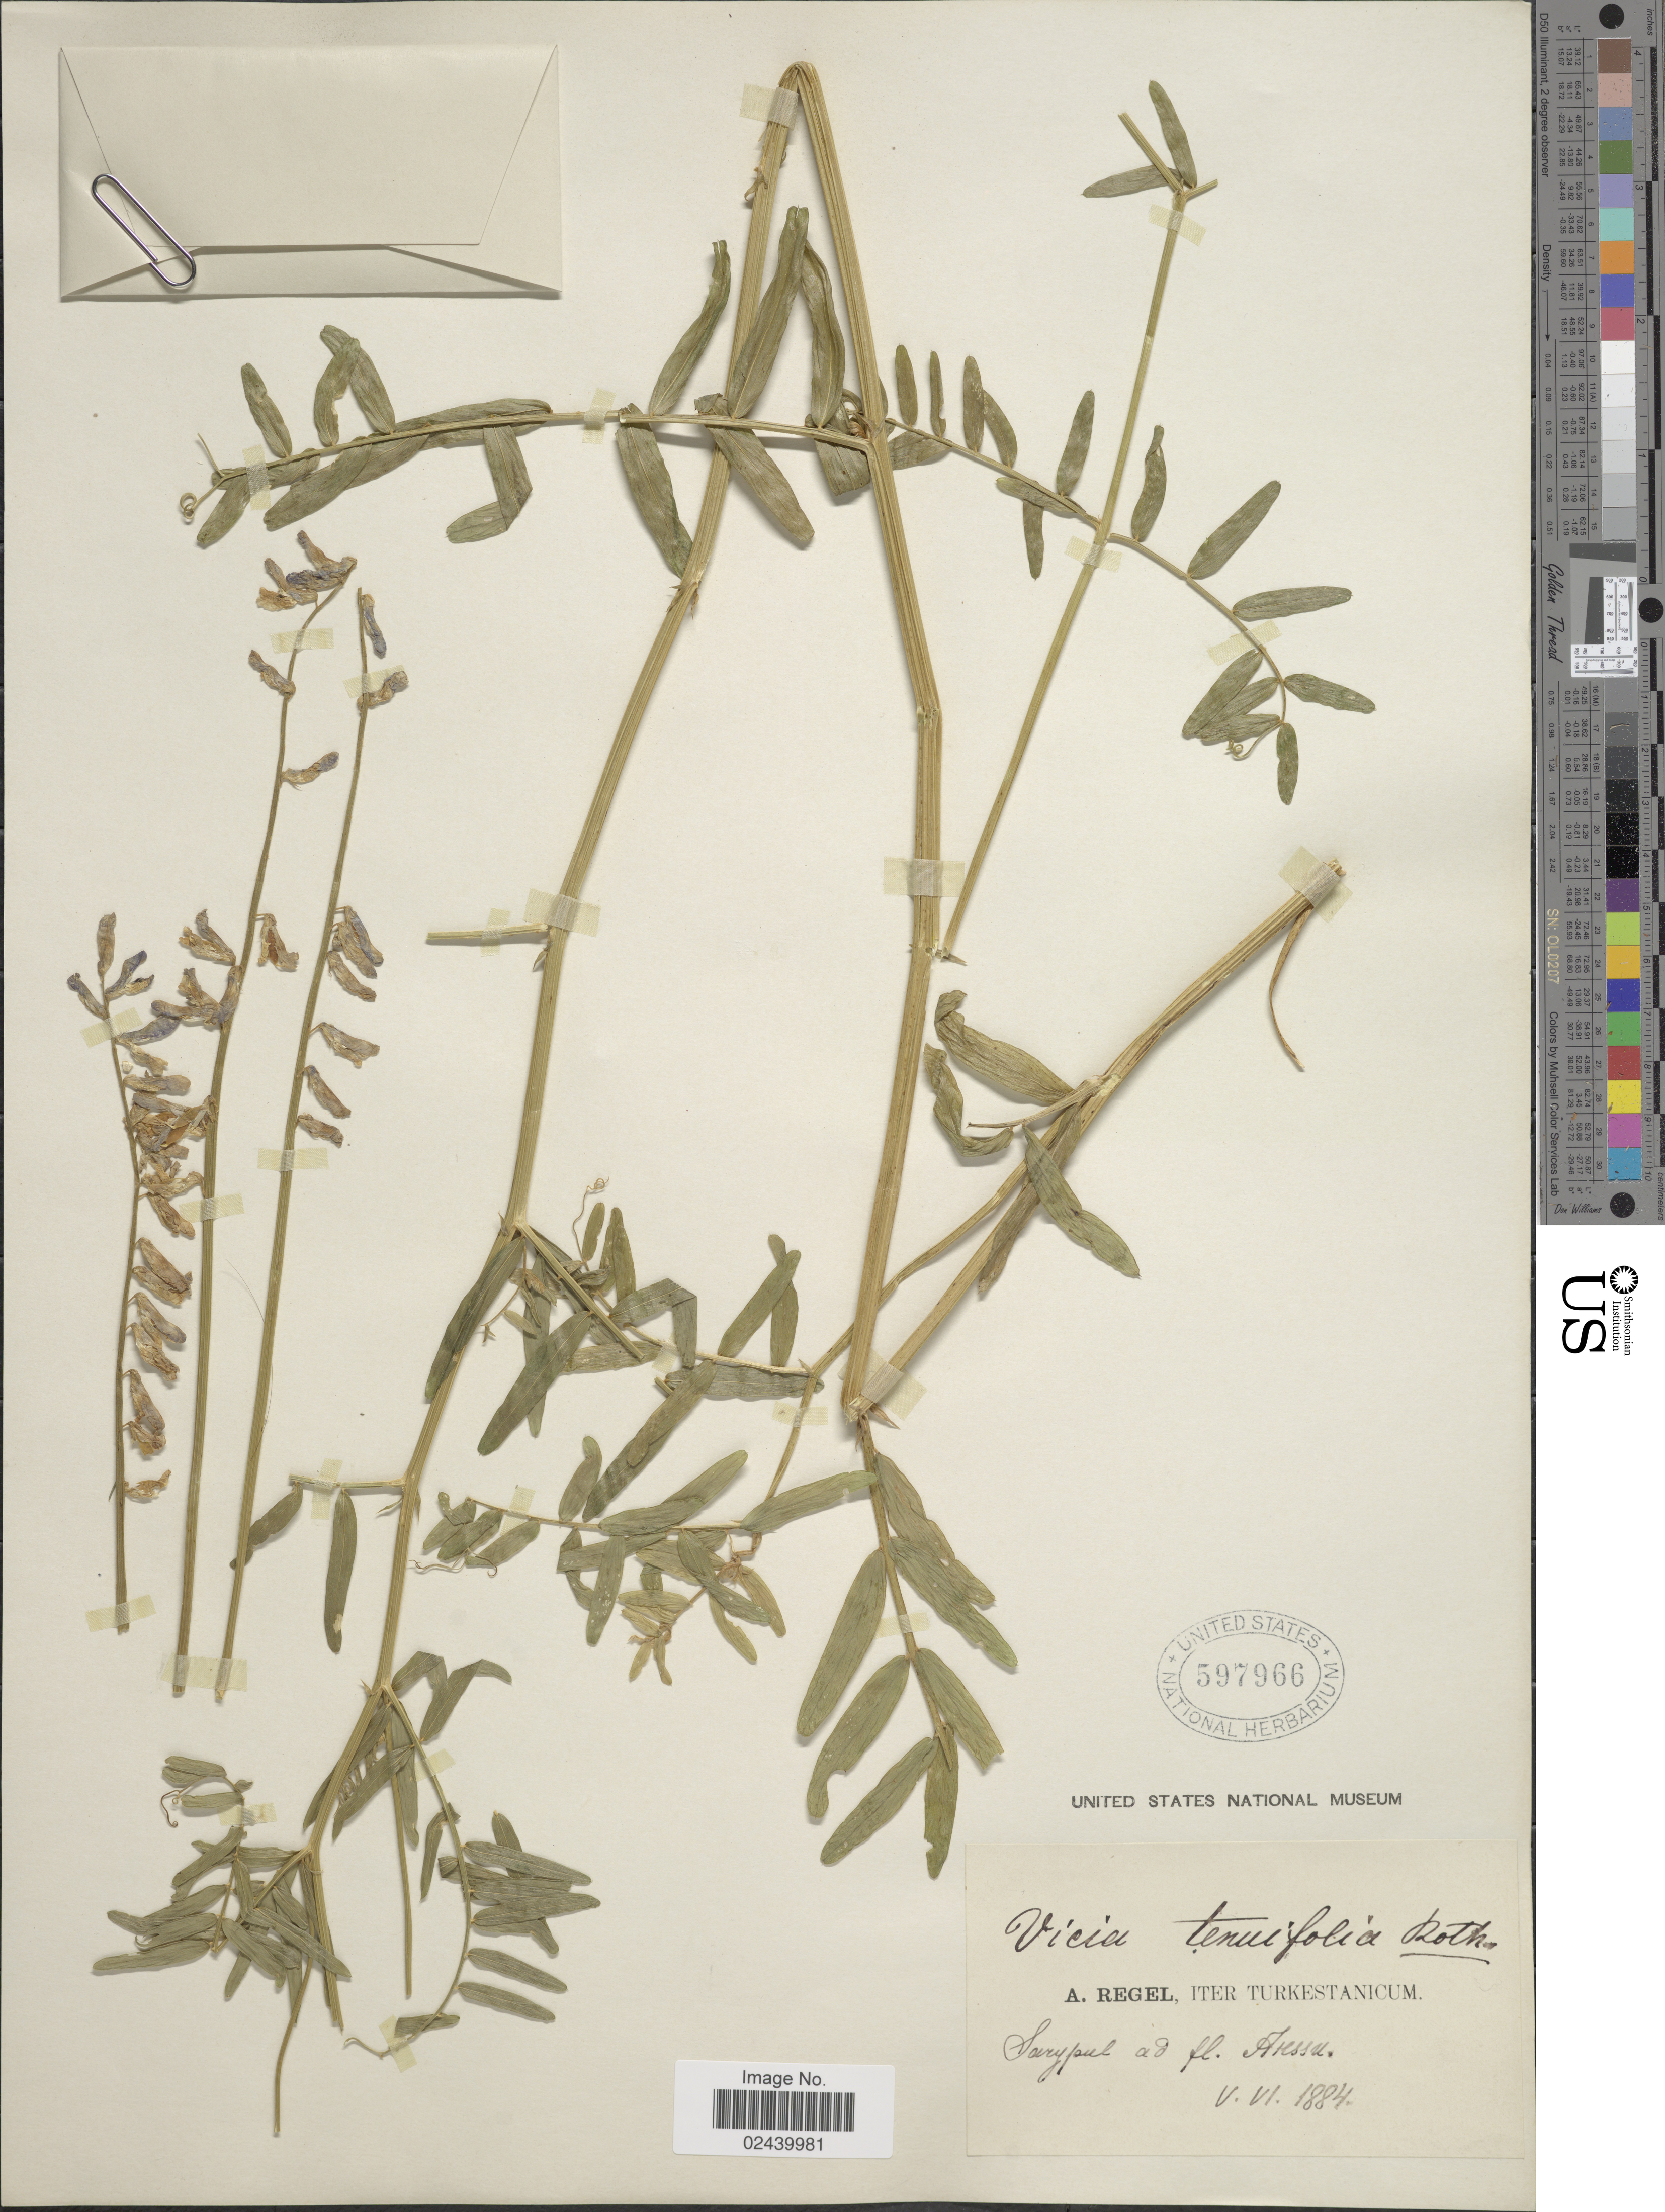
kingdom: Plantae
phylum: Tracheophyta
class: Magnoliopsida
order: Fabales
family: Fabaceae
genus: Vicia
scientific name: Vicia tenuifolia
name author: Ten.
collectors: A. Regel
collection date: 1884-05/1884-06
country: Uzbekistan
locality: Iter Turkestanicum, Sarypul ad fl. Akssu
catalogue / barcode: US 597966